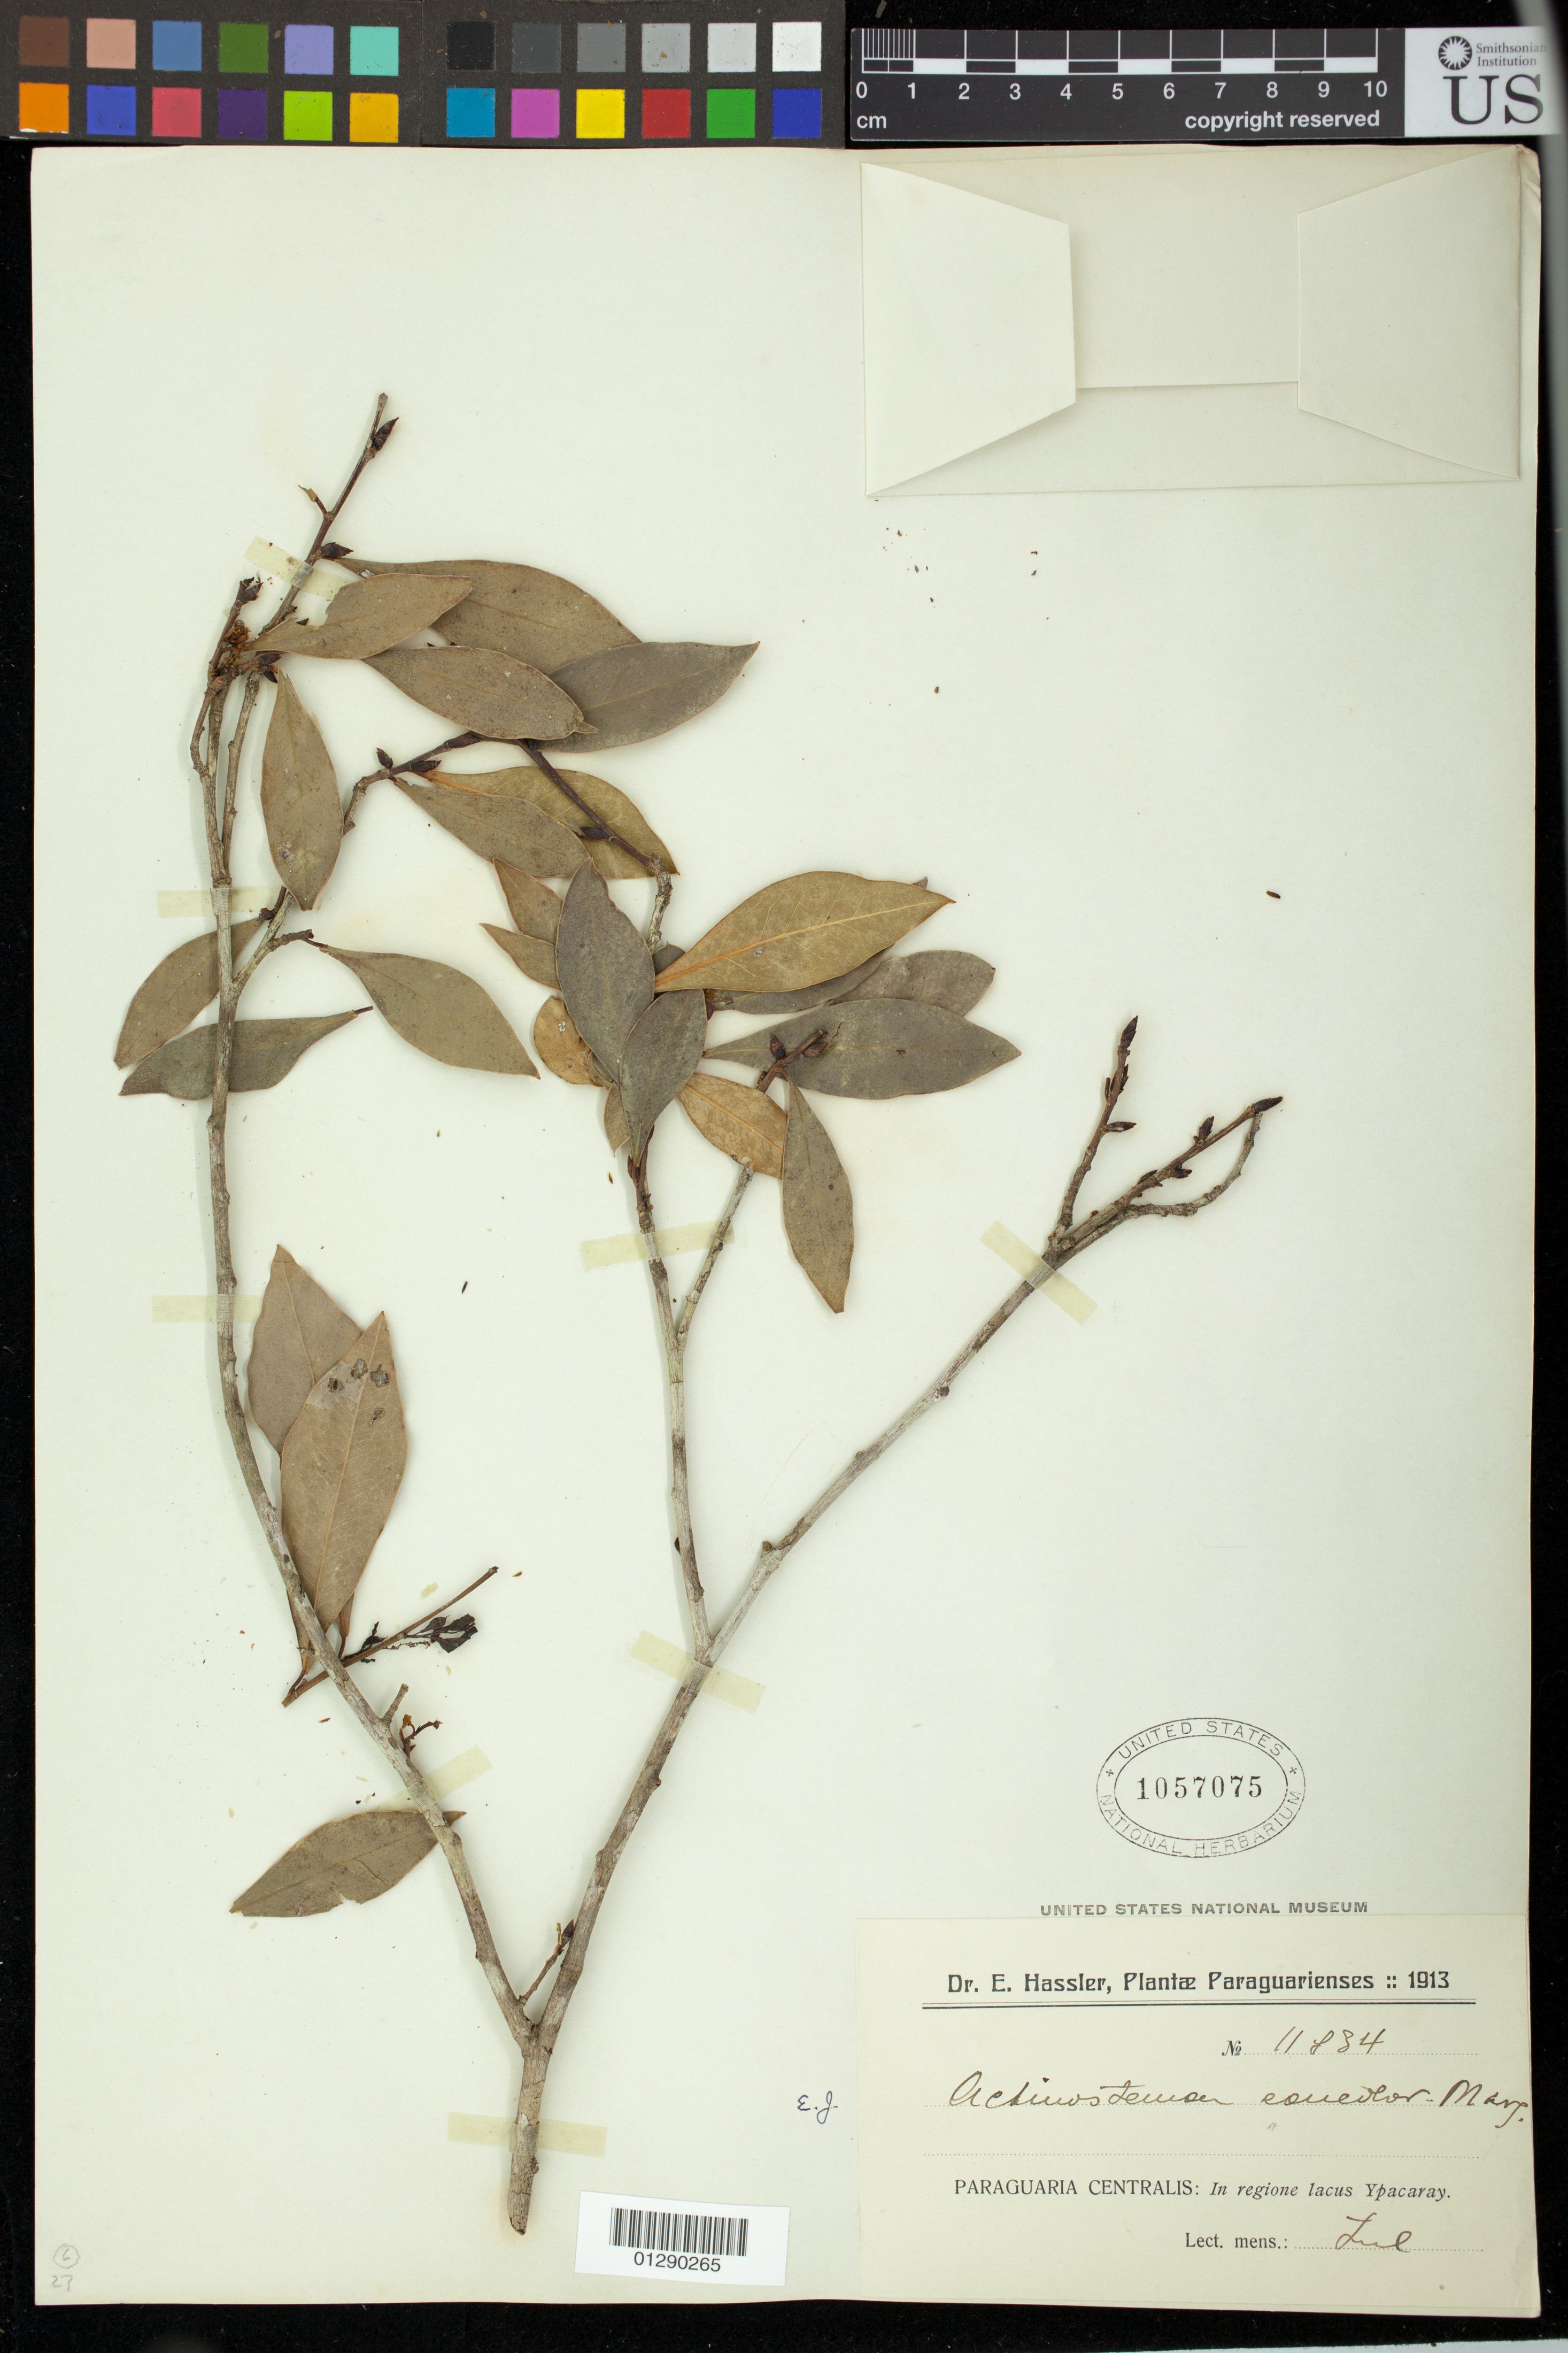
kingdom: Plantae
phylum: Tracheophyta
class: Magnoliopsida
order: Malpighiales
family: Euphorbiaceae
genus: Actinostemon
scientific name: Actinostemon concolor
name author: (Spreng.) Müll. Arg.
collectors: -. Lul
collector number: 11834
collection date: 1913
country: Paraguay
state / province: Central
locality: In regione lacus Ypacaray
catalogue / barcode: US 1057075